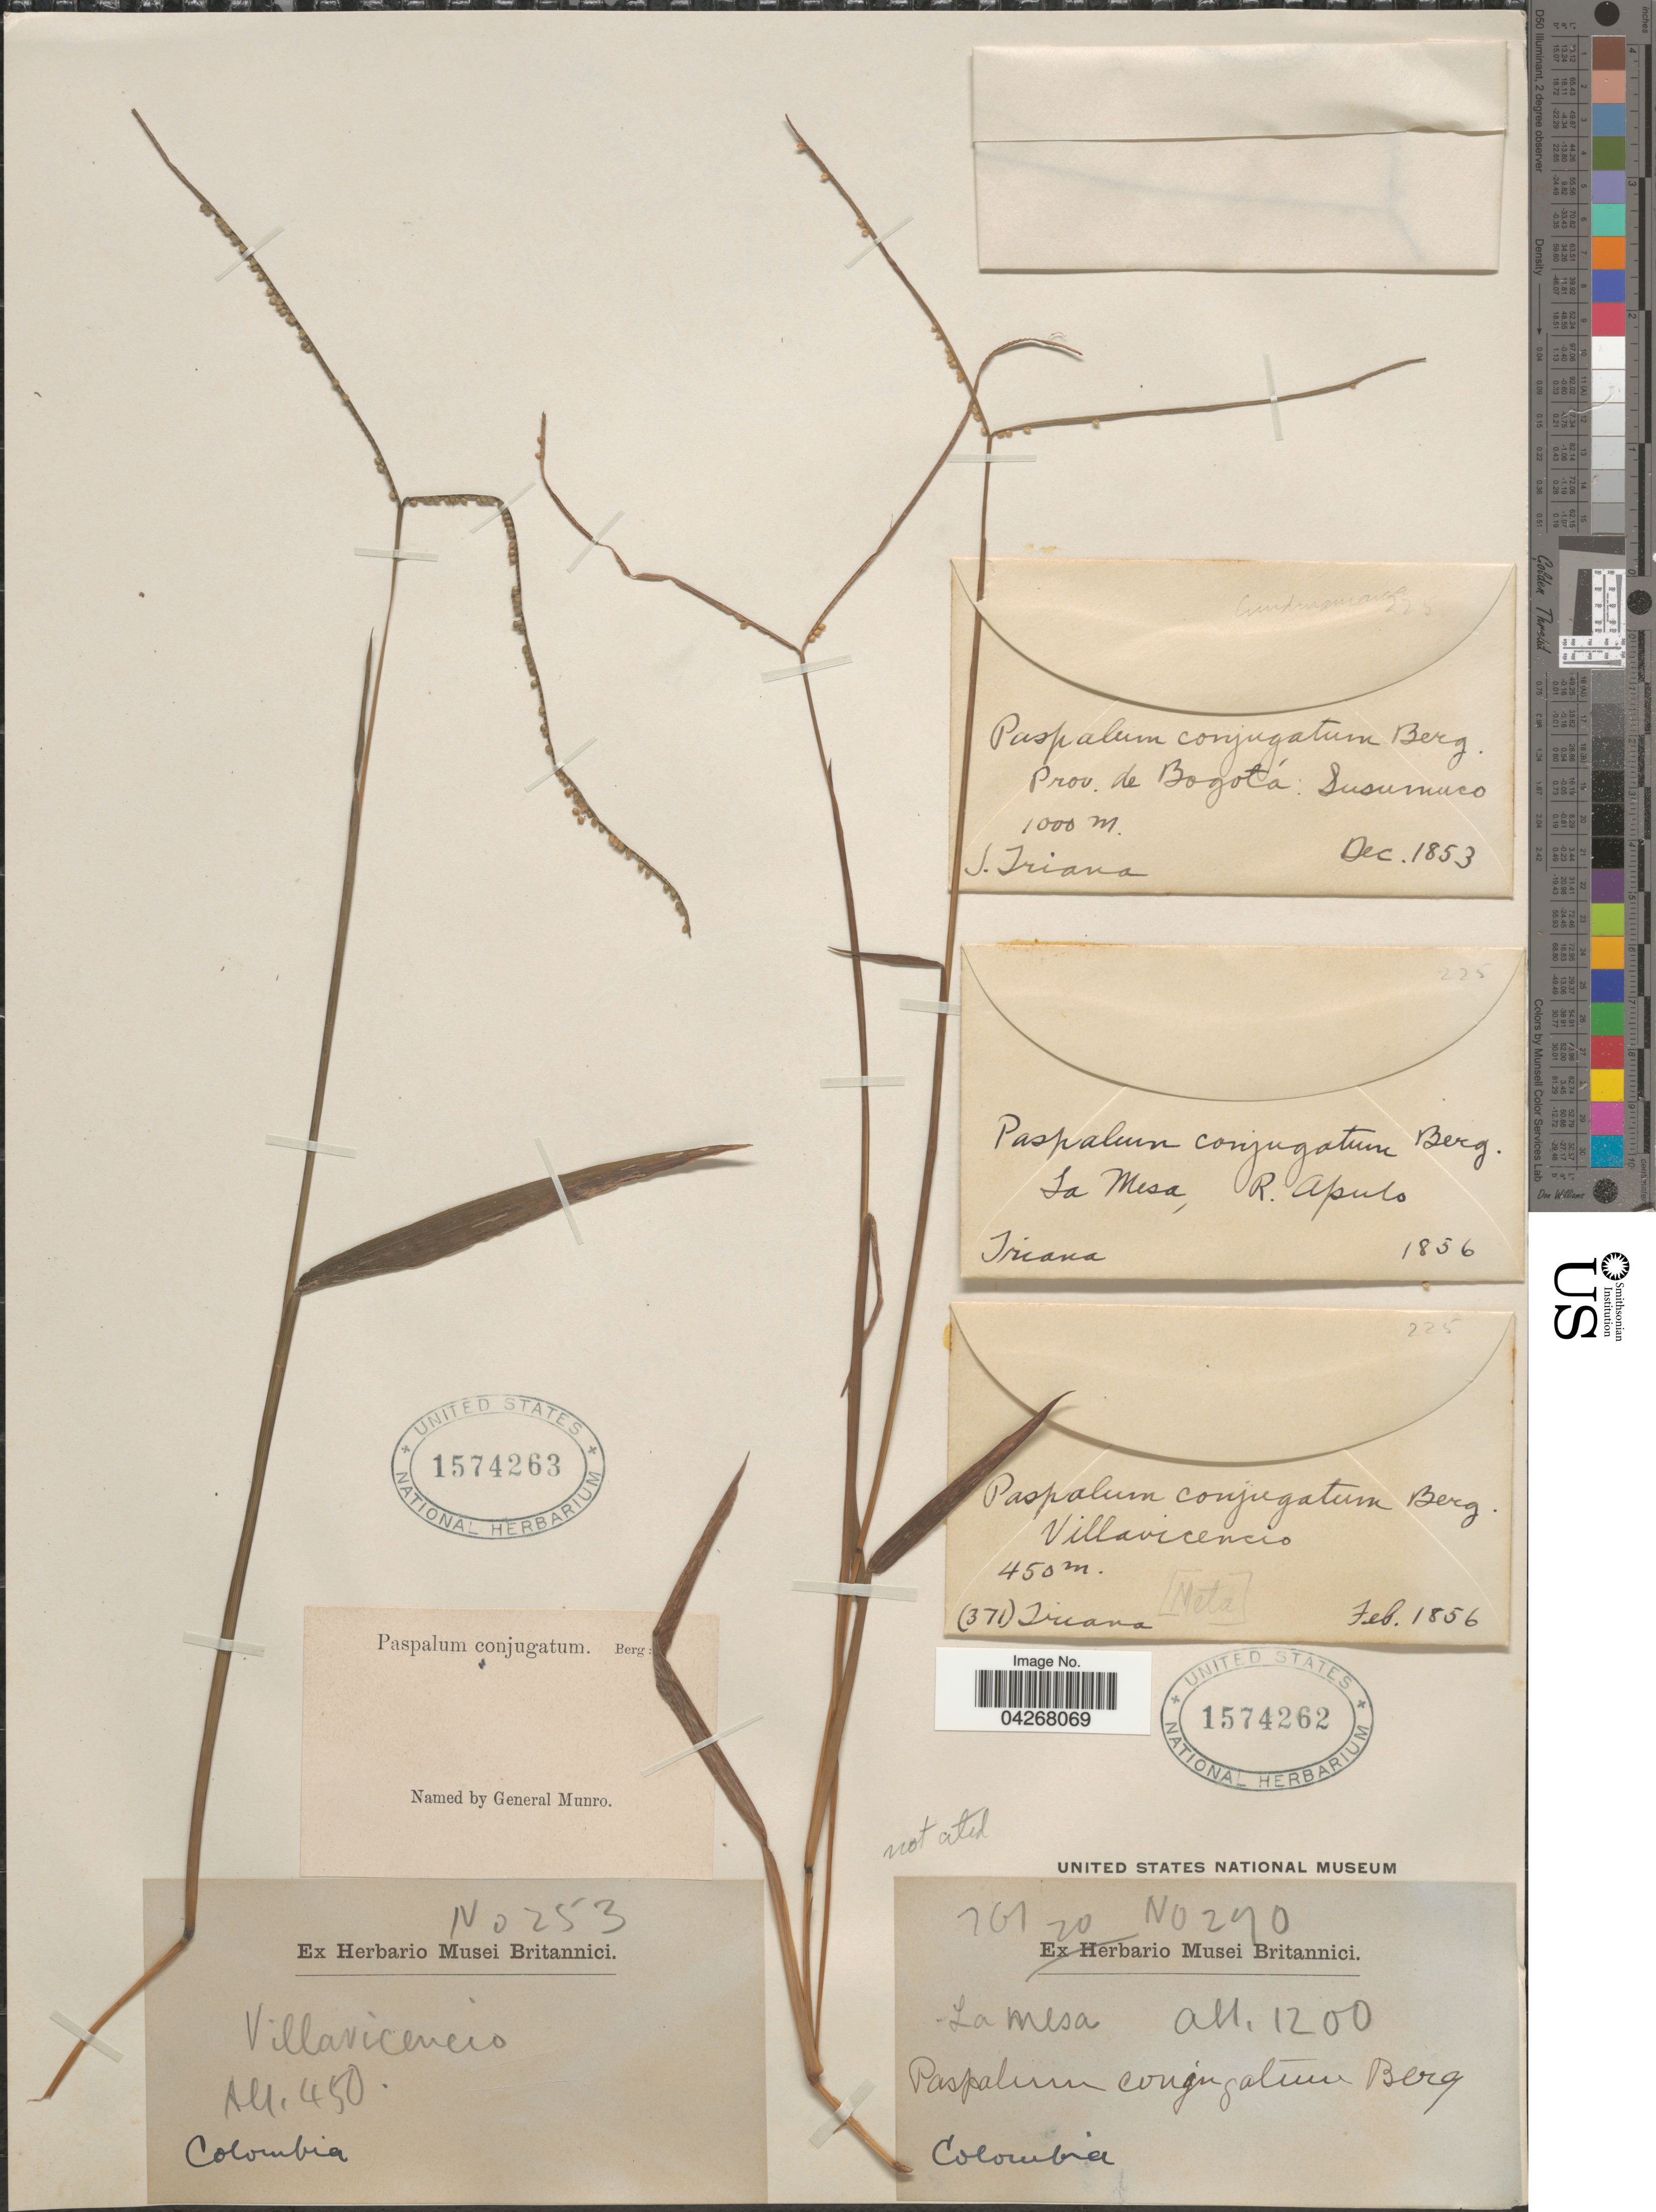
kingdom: Plantae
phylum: Tracheophyta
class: Liliopsida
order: Poales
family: Poaceae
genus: Paspalum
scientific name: Paspalum conjugatum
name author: P.J. Bergius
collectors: Triana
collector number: (371)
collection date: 1856-02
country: Colombia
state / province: Meta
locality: Villavicencio.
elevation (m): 450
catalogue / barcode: US 1574262-3